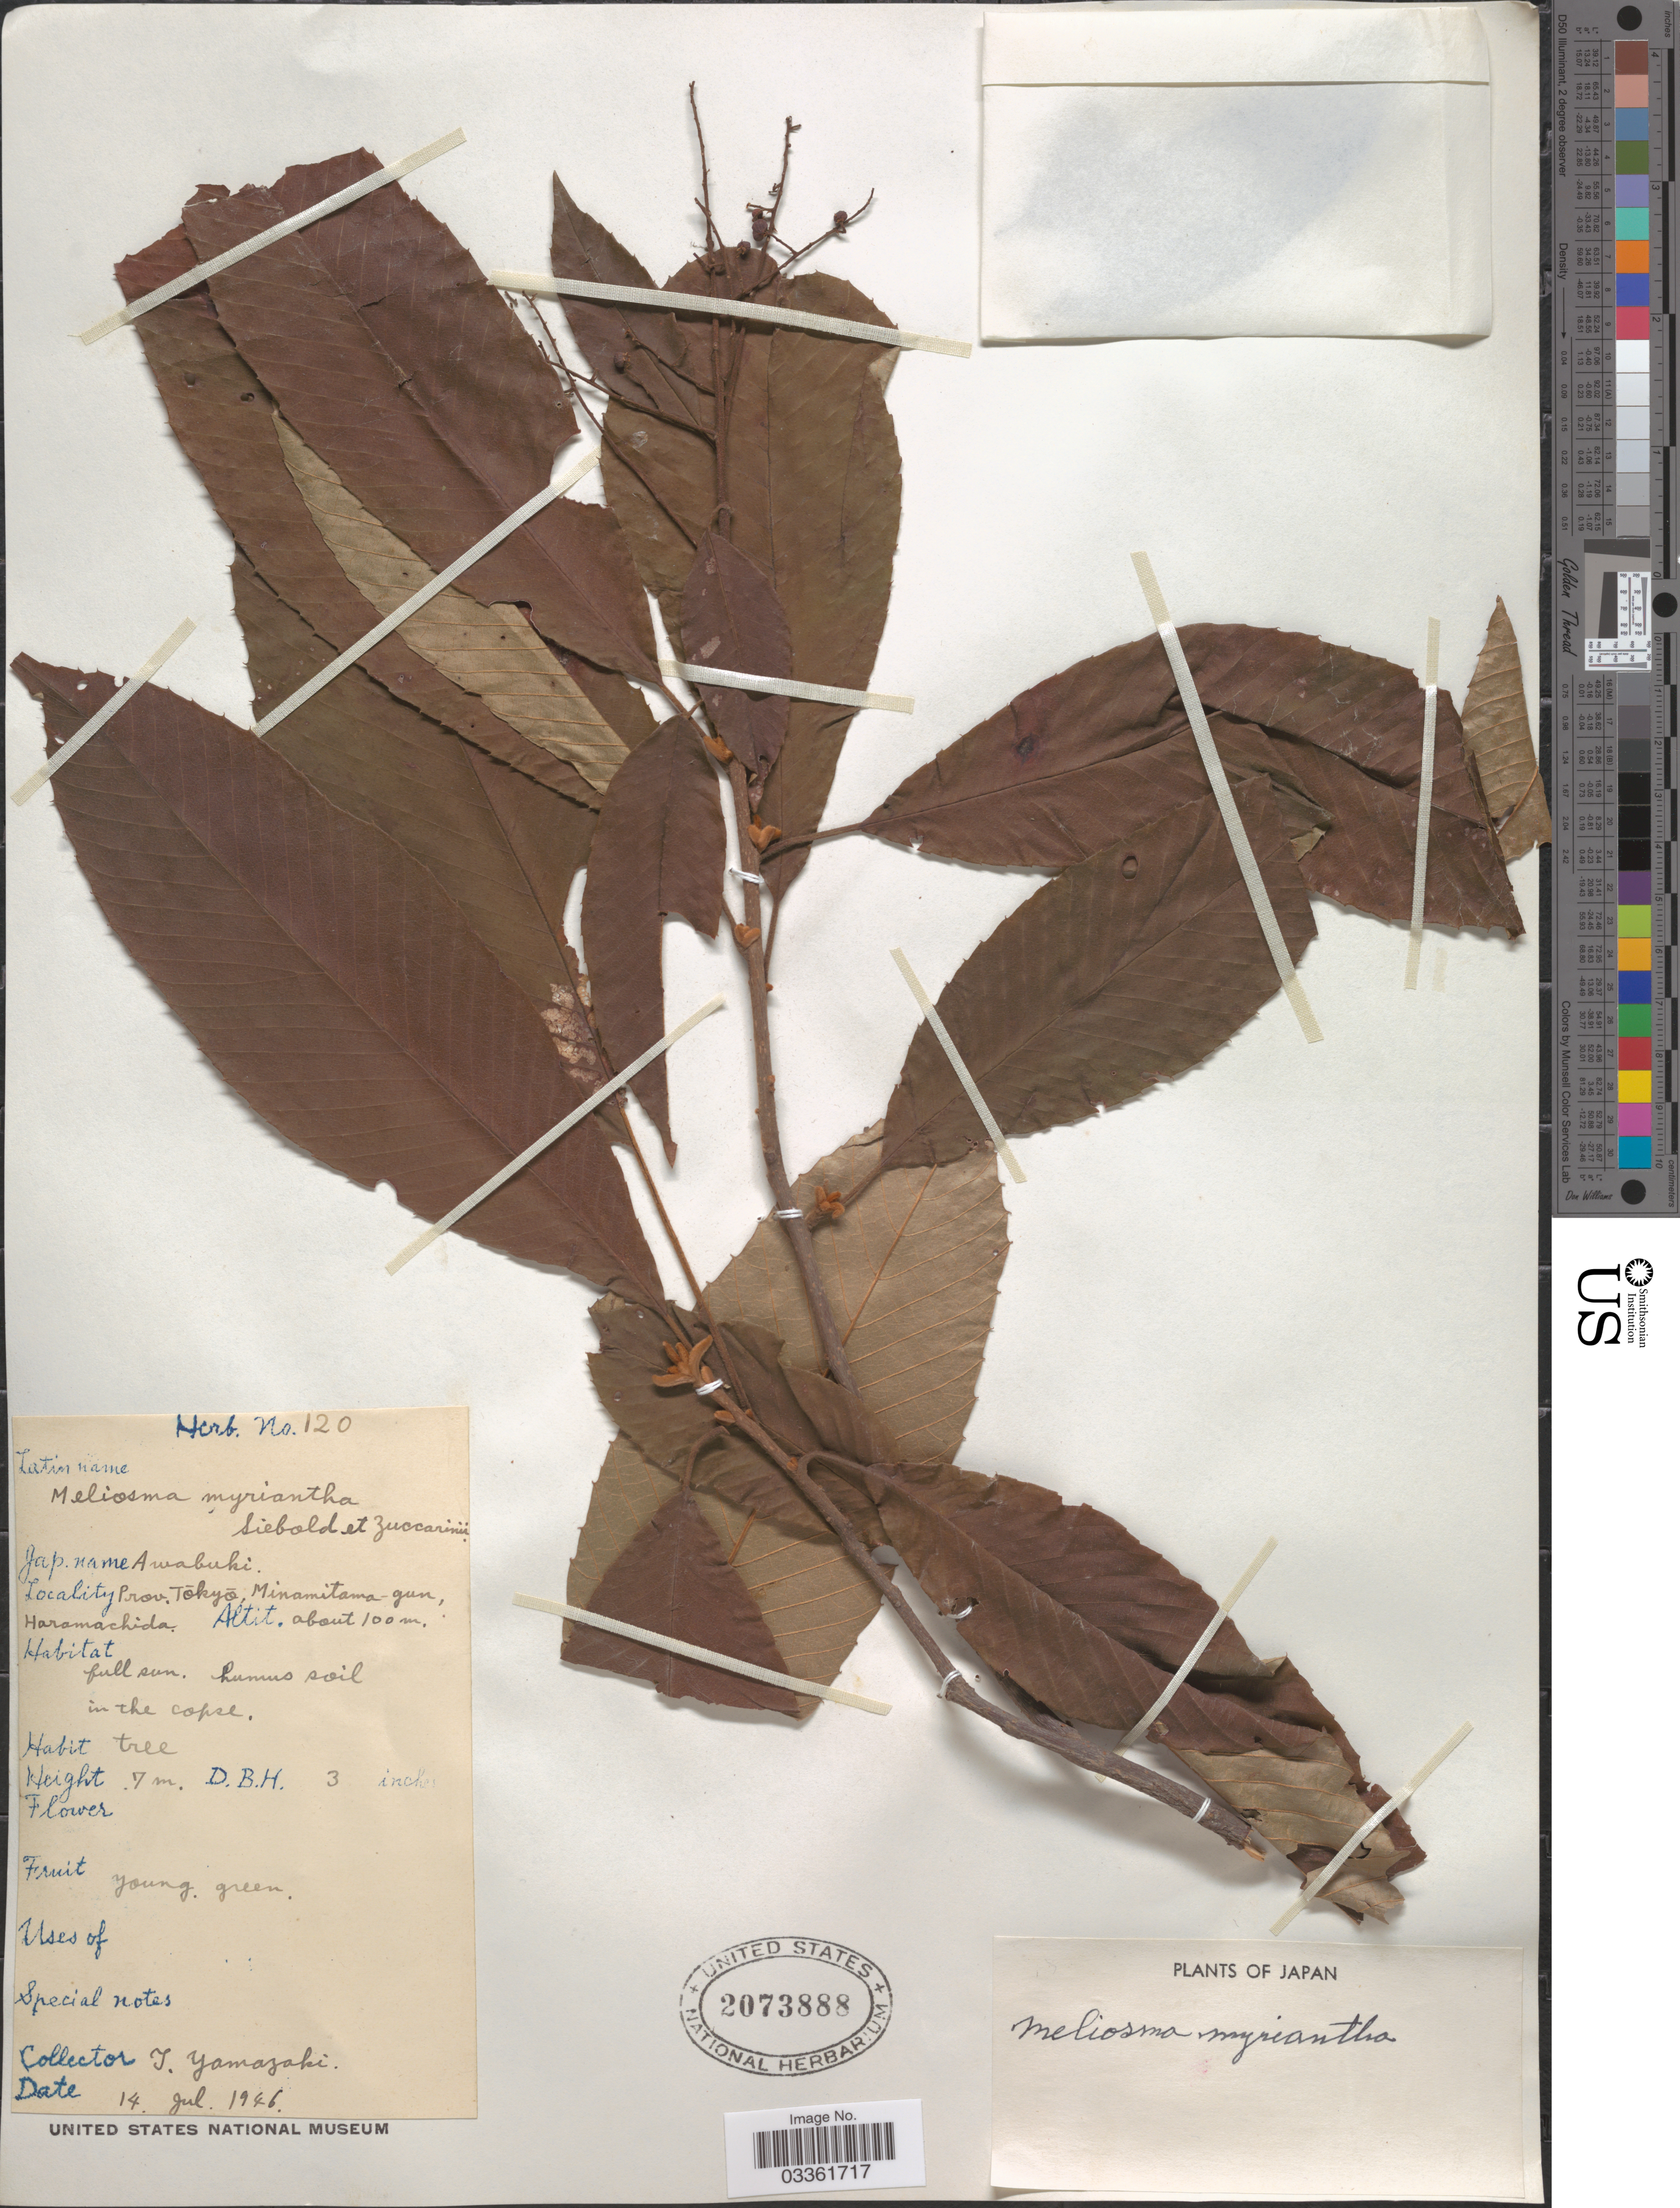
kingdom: Plantae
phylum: Tracheophyta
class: Magnoliopsida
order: Proteales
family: Sabiaceae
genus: Meliosma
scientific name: Meliosma myriantha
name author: Siebold & Zucc.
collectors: T. Yamazaki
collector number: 120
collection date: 1946-07-14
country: Japan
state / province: Tokyo, Federal City of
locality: Prov. Tokyo, Minamitama-gun, Haramachida.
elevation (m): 100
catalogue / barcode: US 2073888